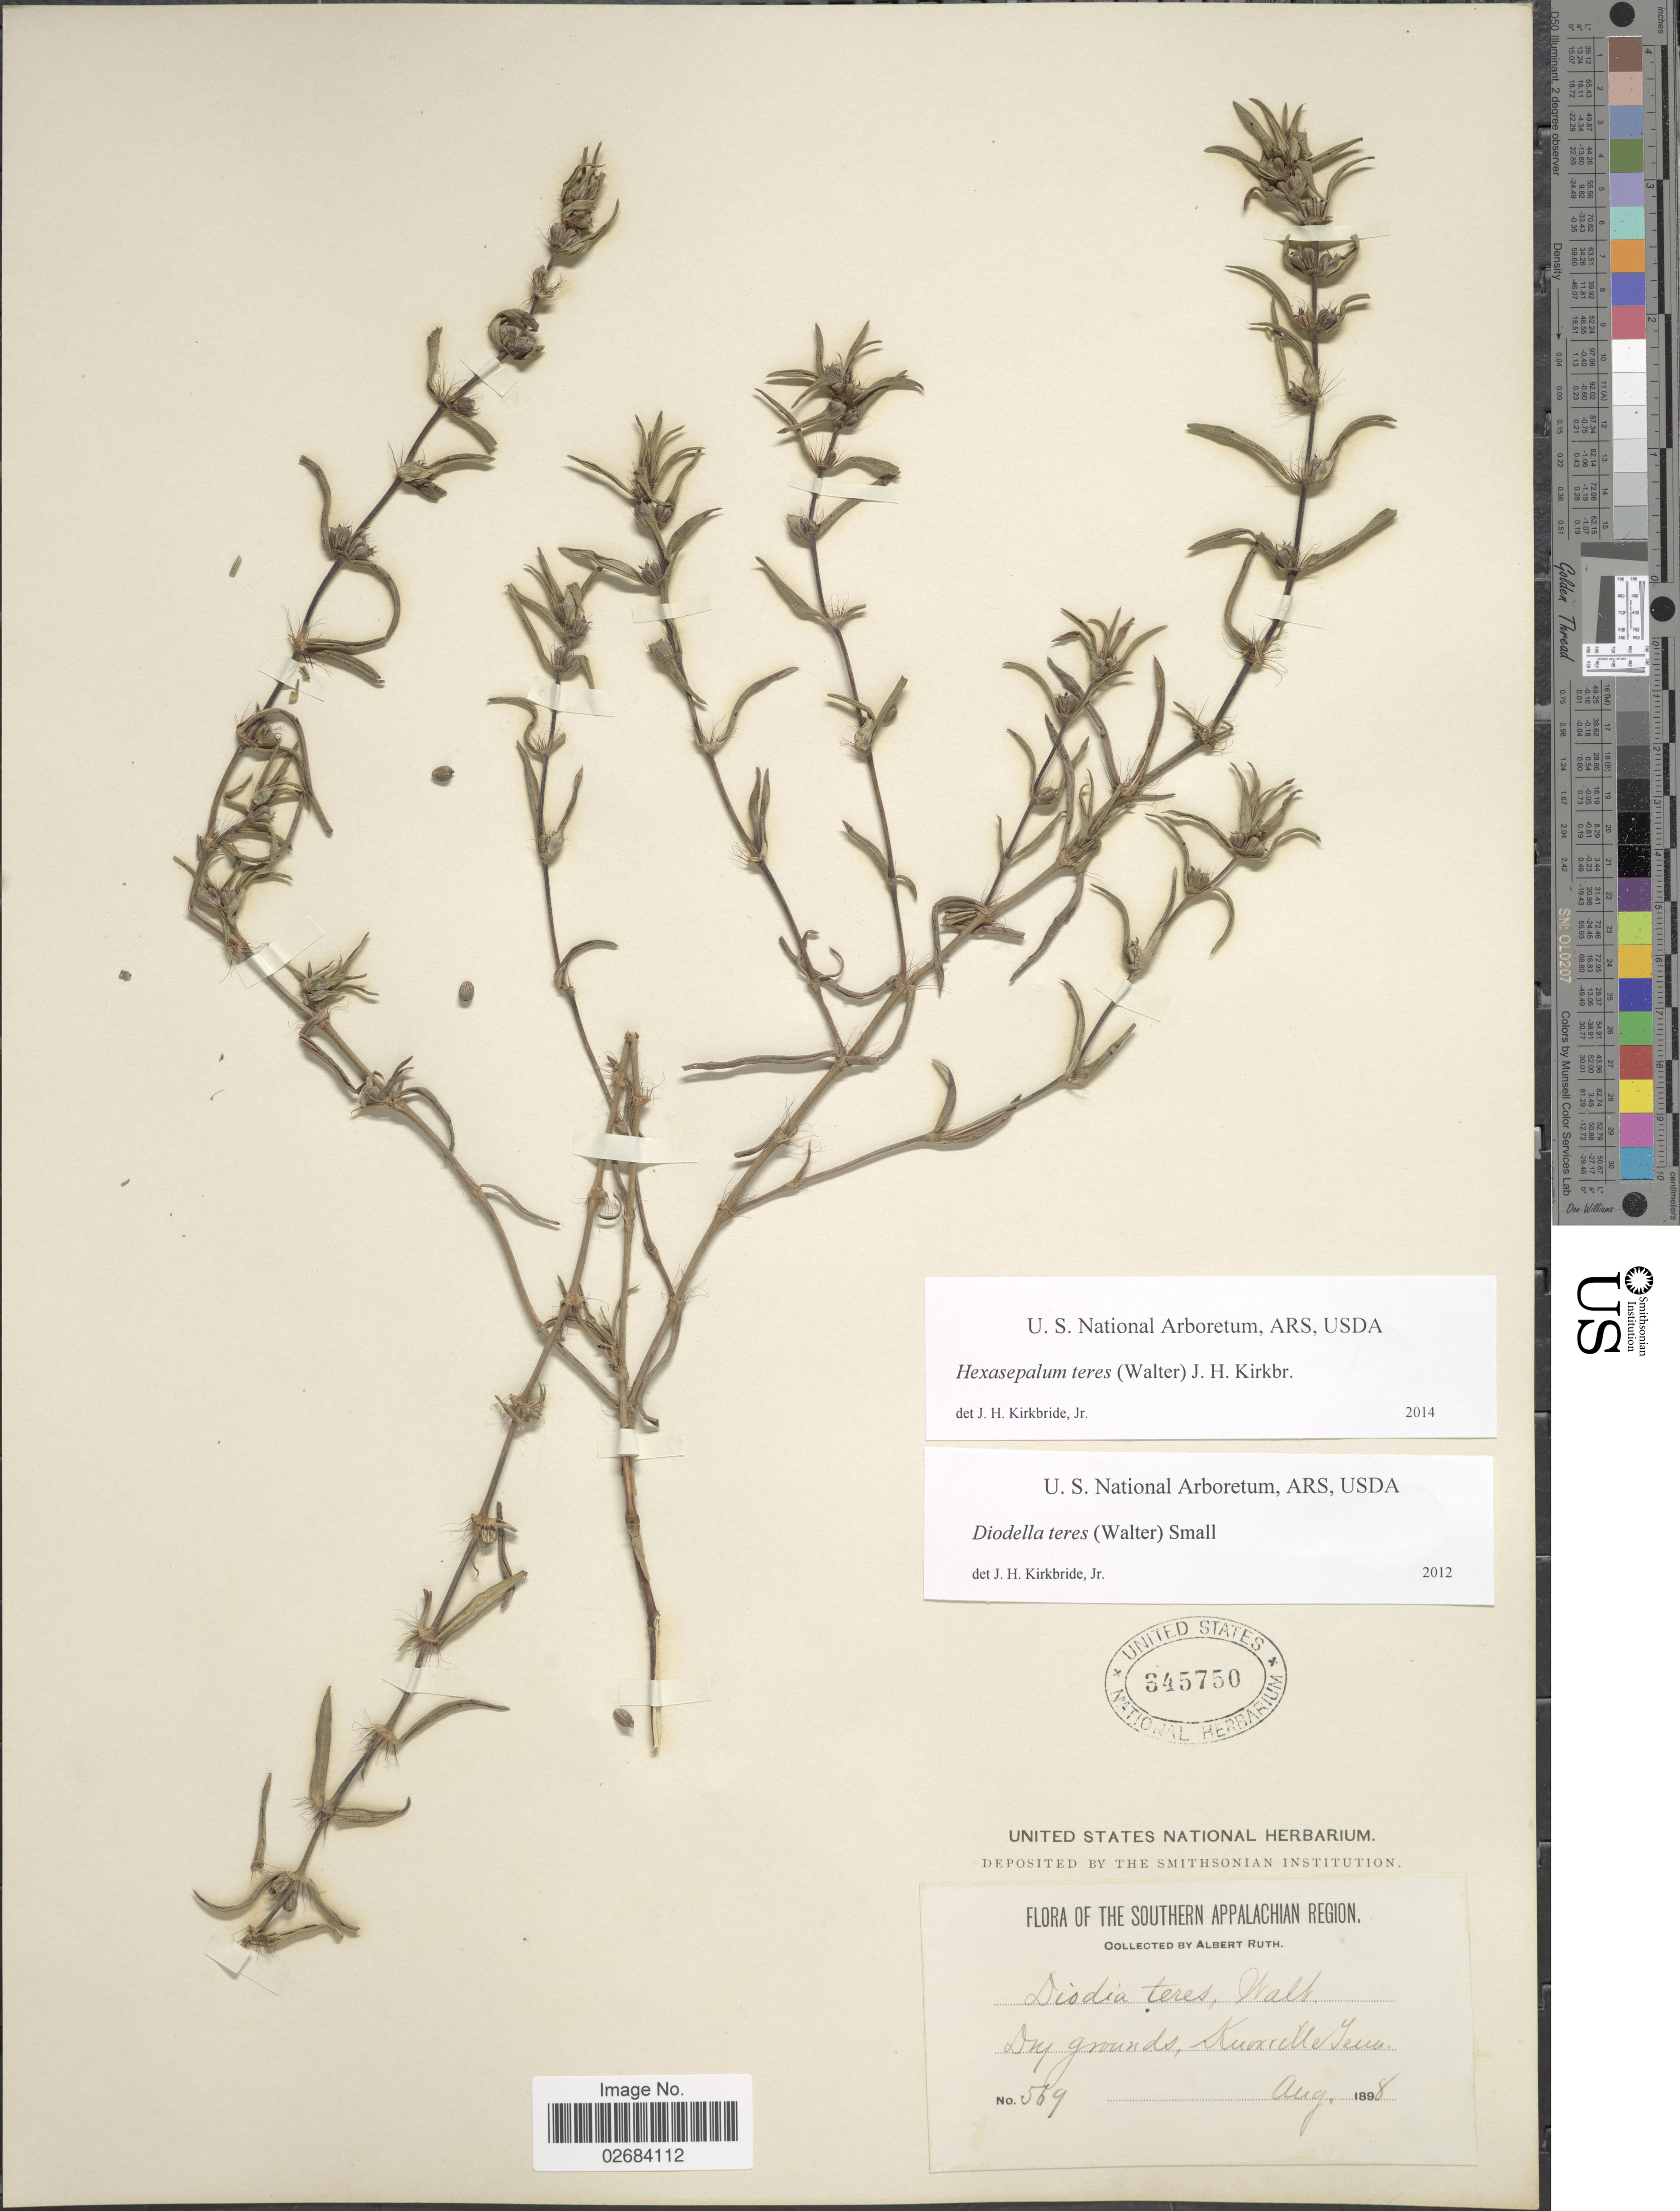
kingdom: Plantae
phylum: Tracheophyta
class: Magnoliopsida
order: Gentianales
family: Rubiaceae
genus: Diodia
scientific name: Diodia teres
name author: Walter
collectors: A. Ruth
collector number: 569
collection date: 1898-08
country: United States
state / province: Tennessee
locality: The Southern Appalachian Region, Knoxville.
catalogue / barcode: US 345750